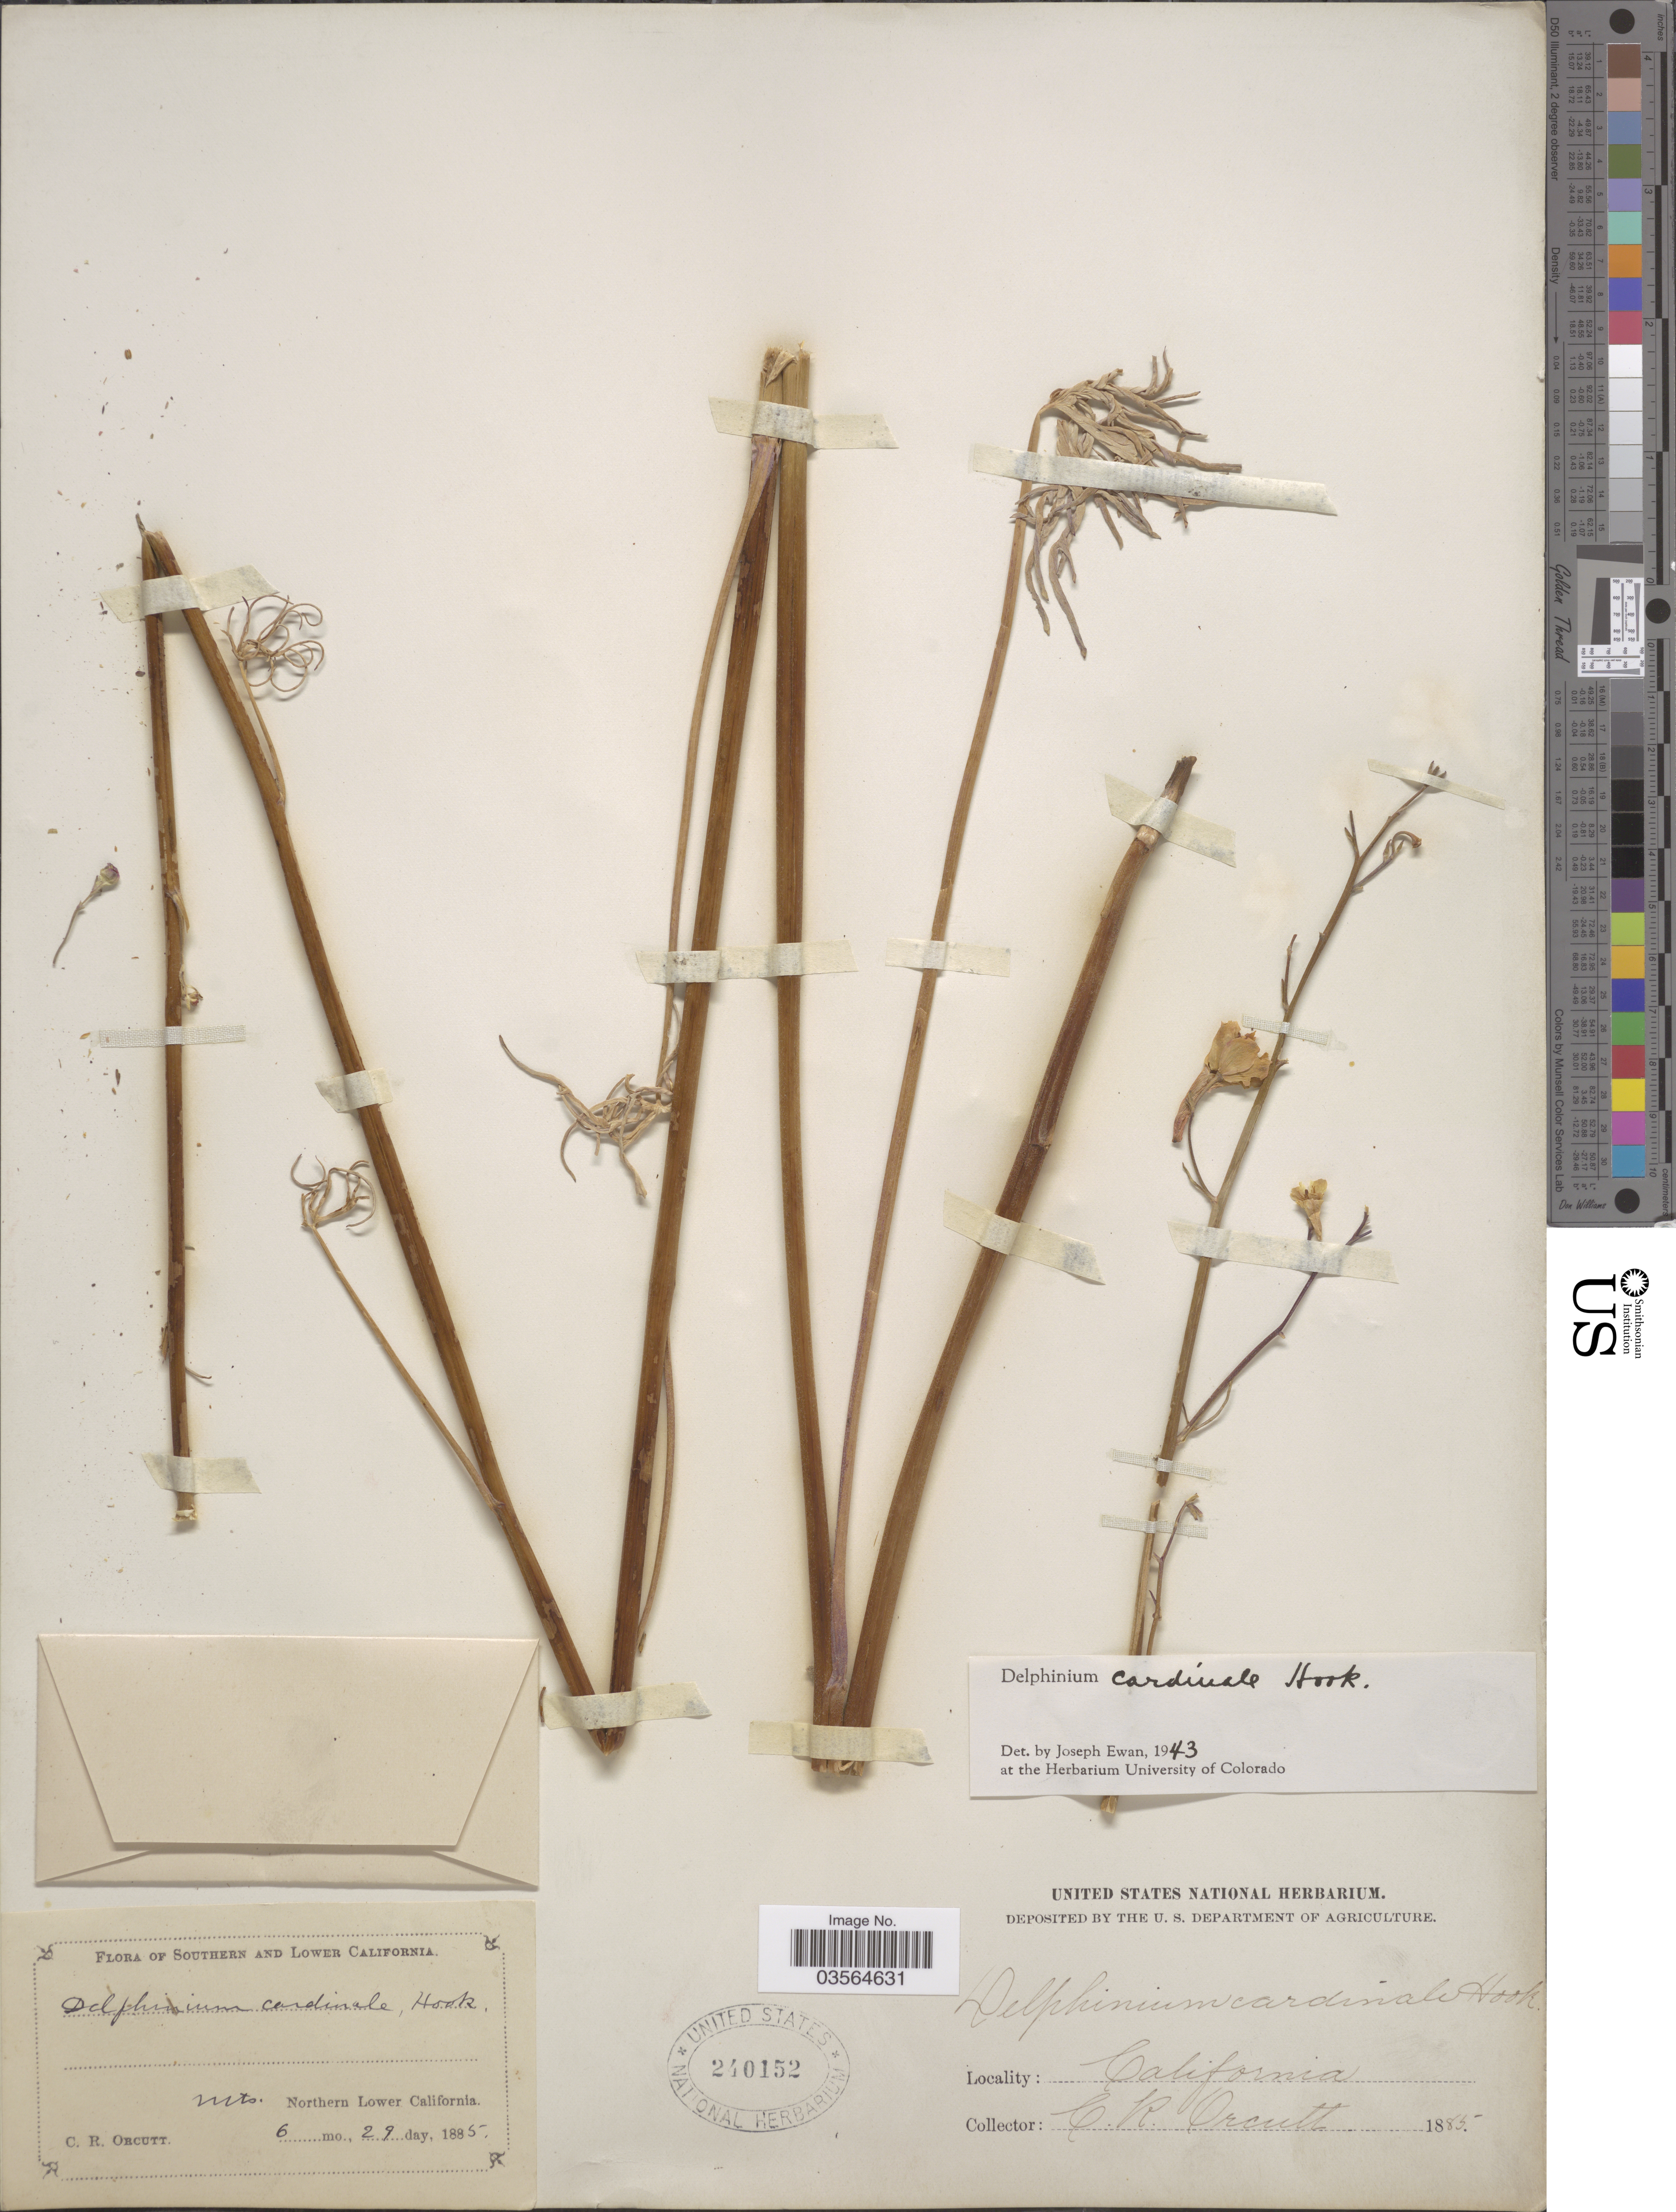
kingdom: Plantae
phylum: Tracheophyta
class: Magnoliopsida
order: Ranunculales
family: Ranunculaceae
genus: Delphinium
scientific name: Delphinium cardinale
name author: Hook.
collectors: C. R. Orcutt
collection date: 1885-06-29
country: Mexico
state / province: Baja California Norte / Baja California Sur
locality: Mts. Northern Lower California.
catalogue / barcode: US 240152